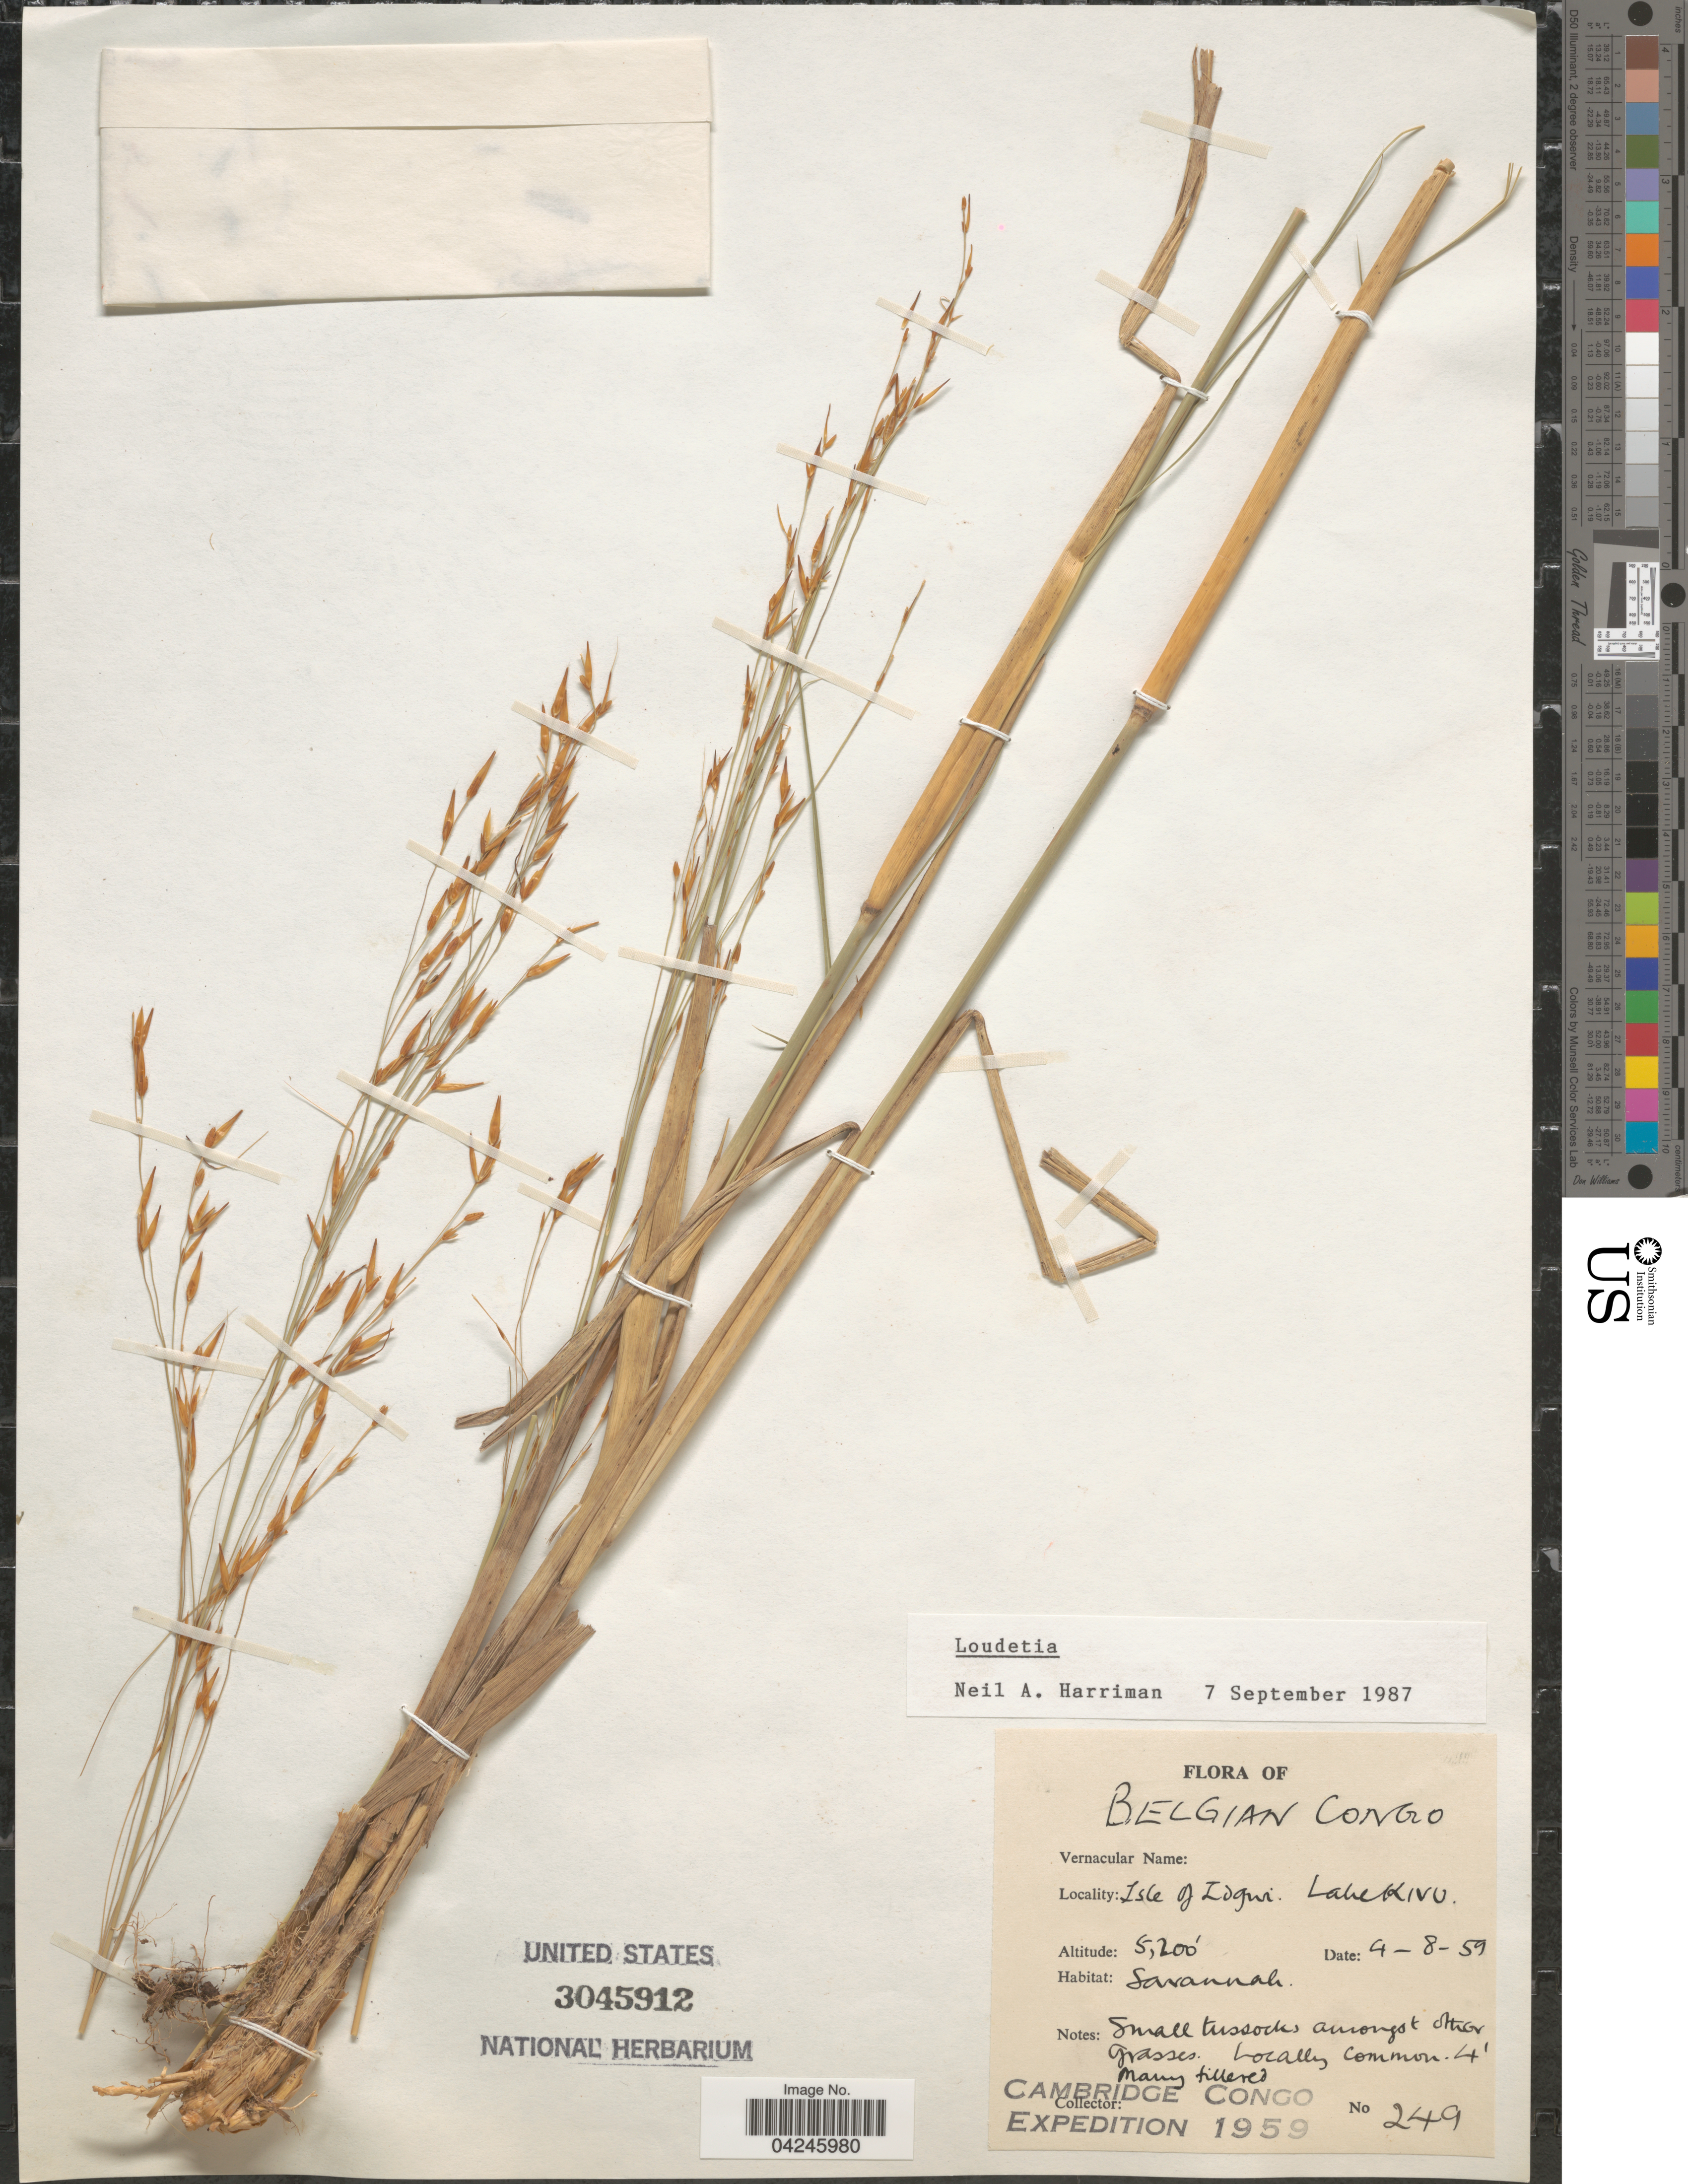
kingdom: Plantae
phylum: Tracheophyta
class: Liliopsida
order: Poales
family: Poaceae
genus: Loudetia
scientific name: Loudetia sp.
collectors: Cambridge Congo Expedition 1959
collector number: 249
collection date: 1959-08-04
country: Congo, Democratic Republic of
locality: Belgian Congo. Isle of Logur. Lake Kivu. Savannah.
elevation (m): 1585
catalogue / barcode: US 3045912